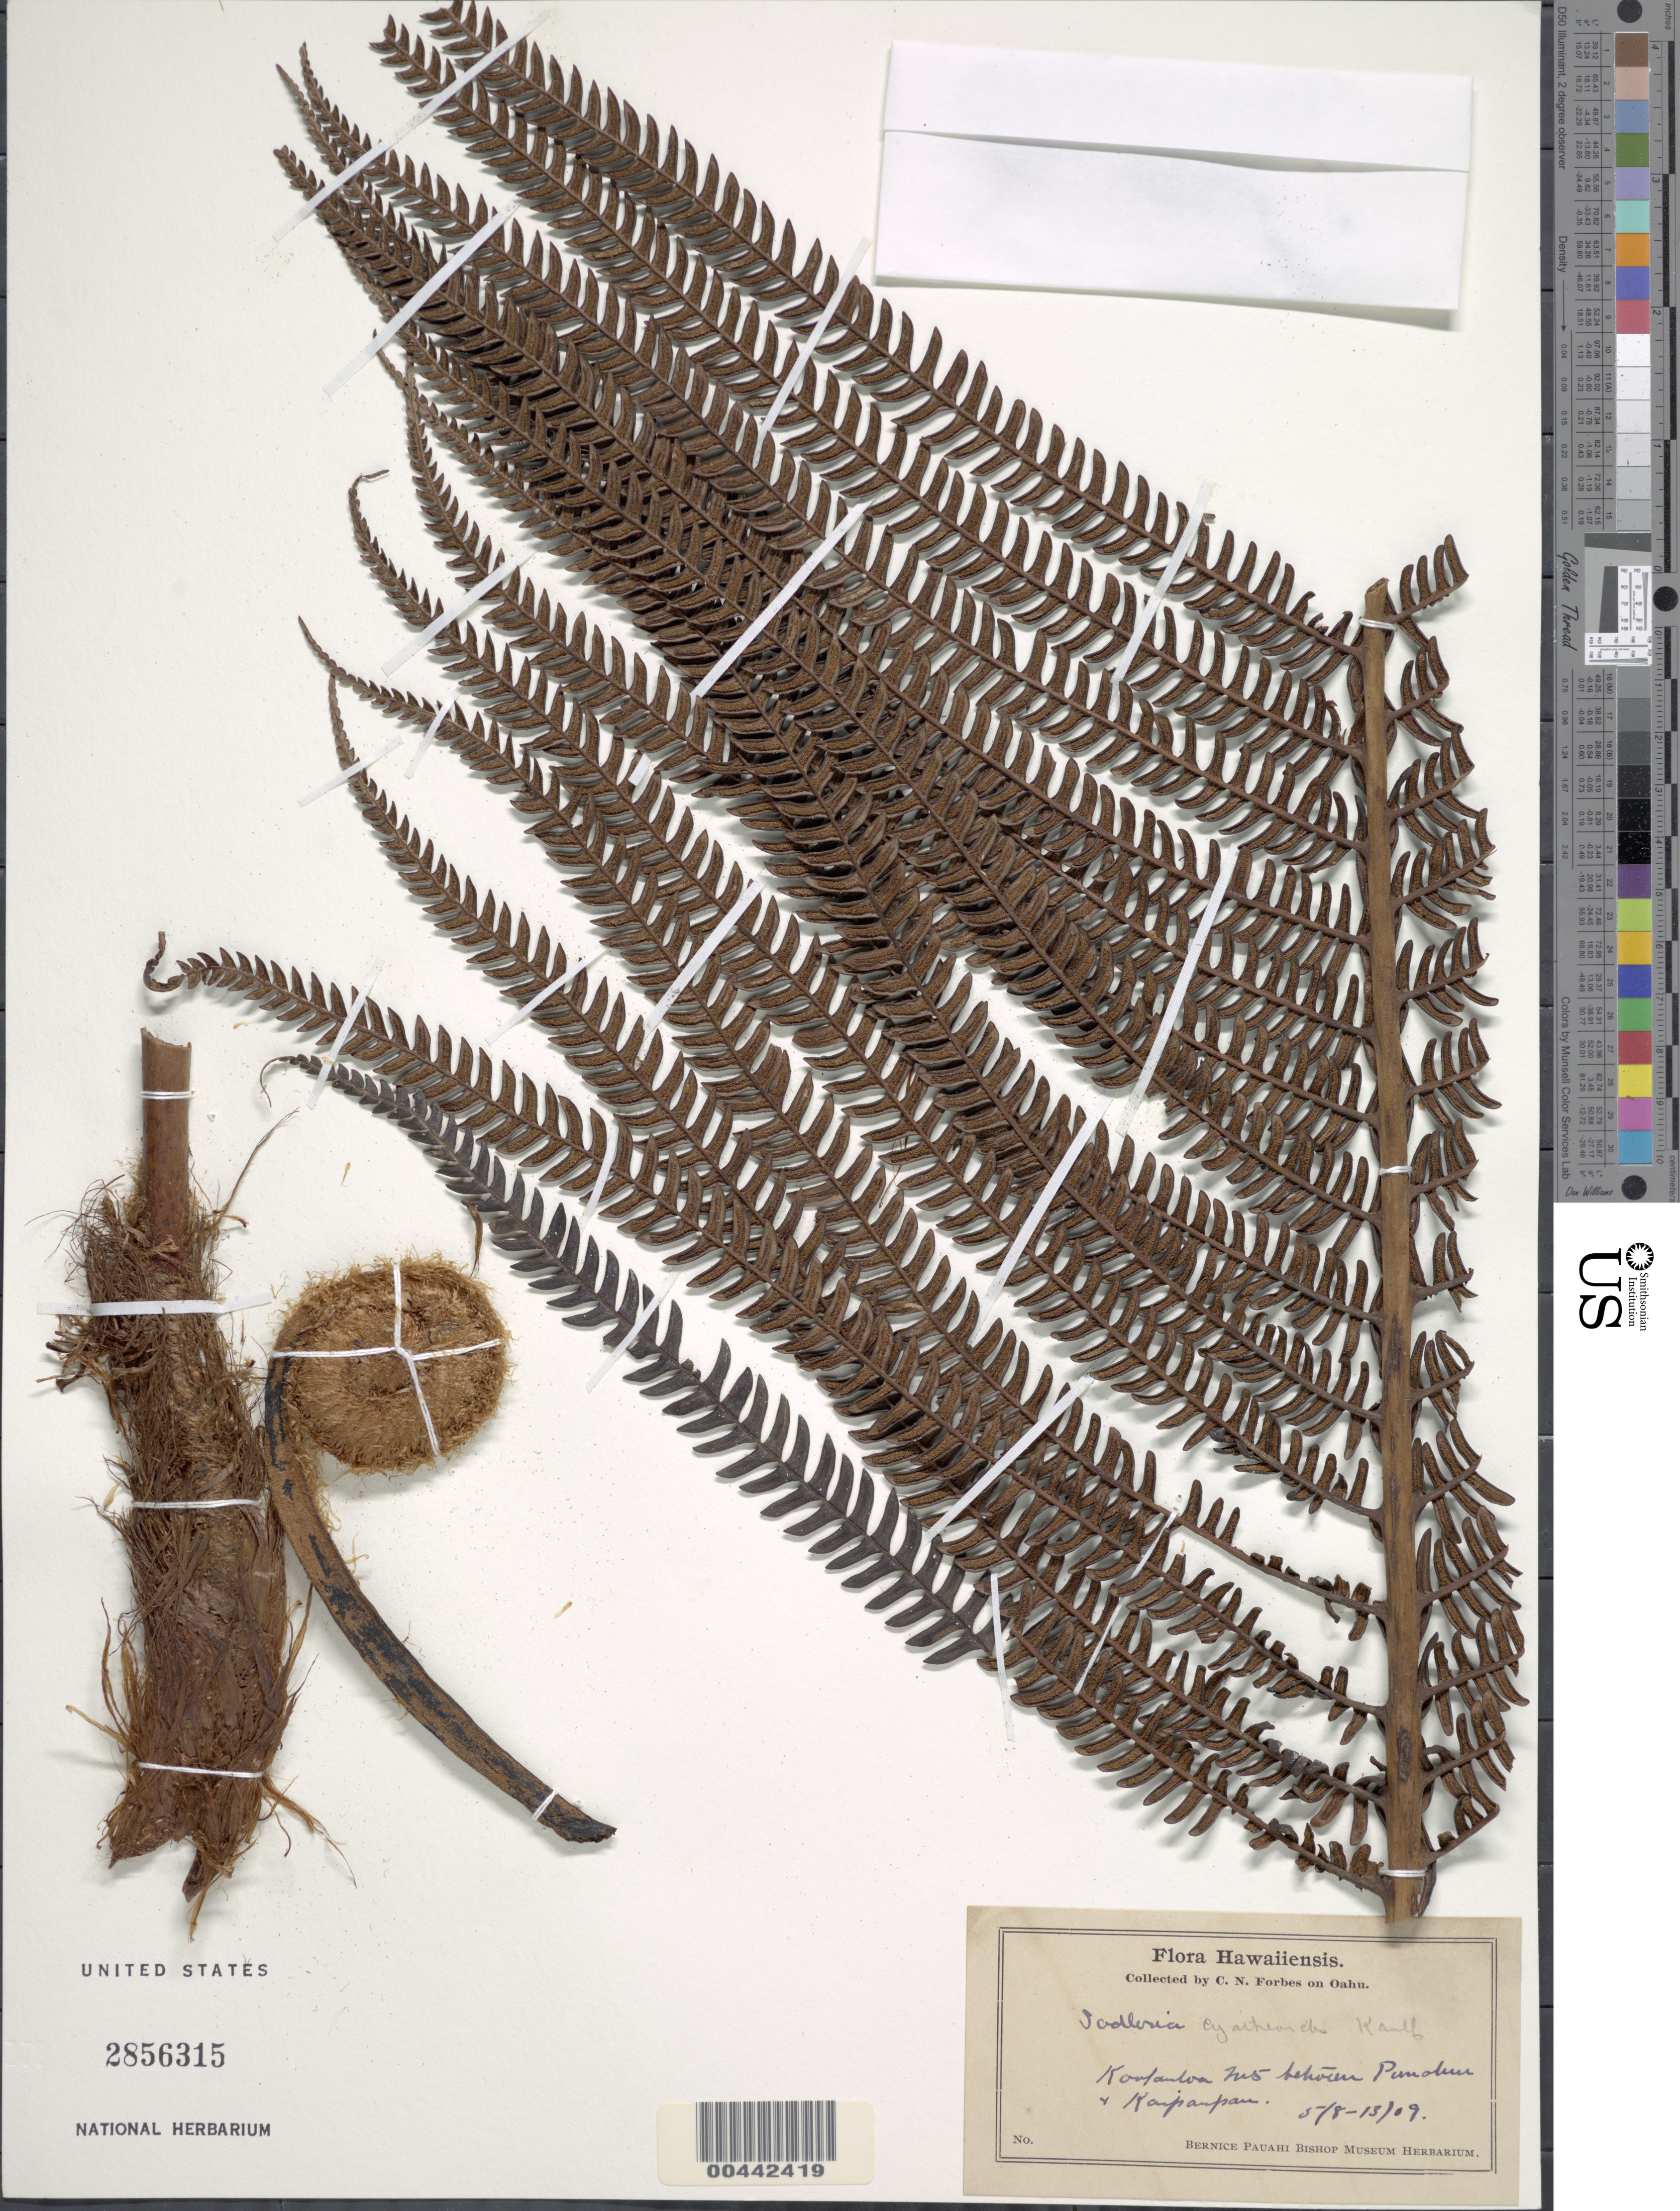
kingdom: Plantae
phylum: Tracheophyta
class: Polypodiopsida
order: Polypodiales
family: Blechnaceae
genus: Sadleria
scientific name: Sadleria cyatheoides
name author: Kaulf.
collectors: C. N. Forbes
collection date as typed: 8 May 1909 to 13 May 1909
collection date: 1909-05-08/1909-05-13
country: United States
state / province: Hawaii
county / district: Honolulu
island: Oahu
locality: Koolauloa Mts., between Punaluu and Kaipaupau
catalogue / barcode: US 2856315